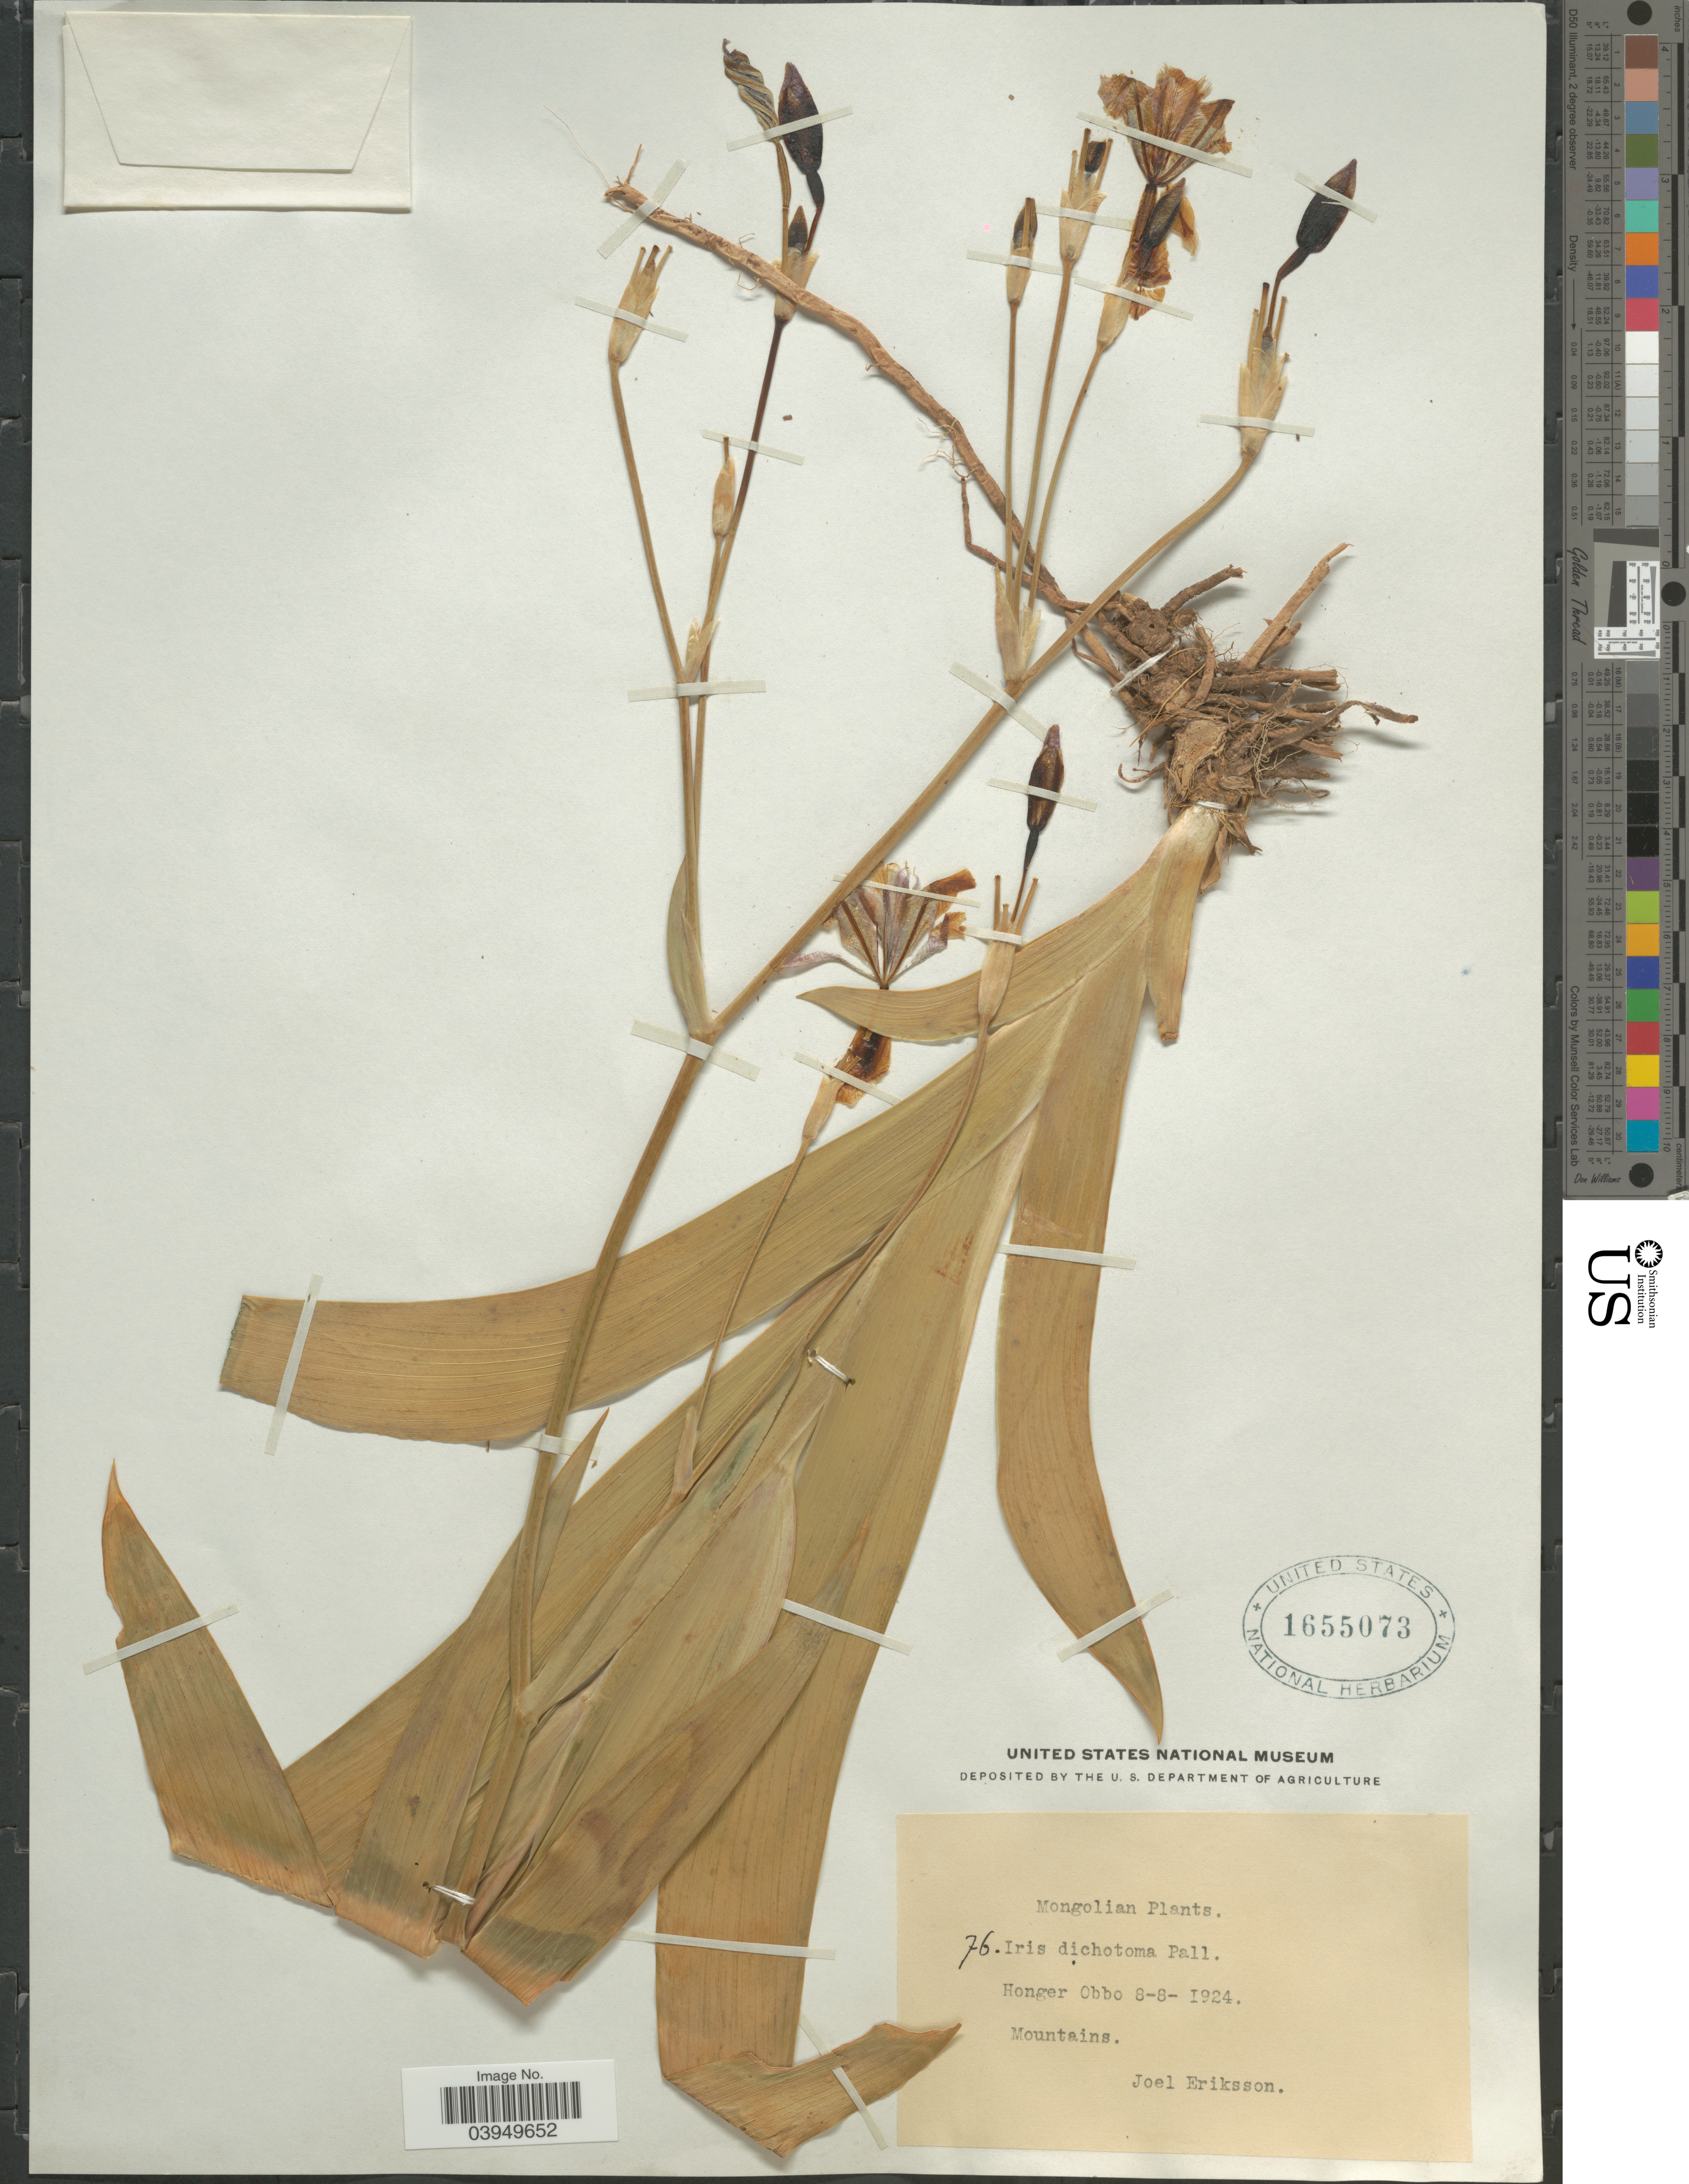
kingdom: Plantae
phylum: Tracheophyta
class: Liliopsida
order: Asparagales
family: Iridaceae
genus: Iris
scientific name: Iris dichotoma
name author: Pall.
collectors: J. Eriksson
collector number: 76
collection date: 1924-08-08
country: Mongolia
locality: Honger Obbo. Mountains.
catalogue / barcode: US 1655073